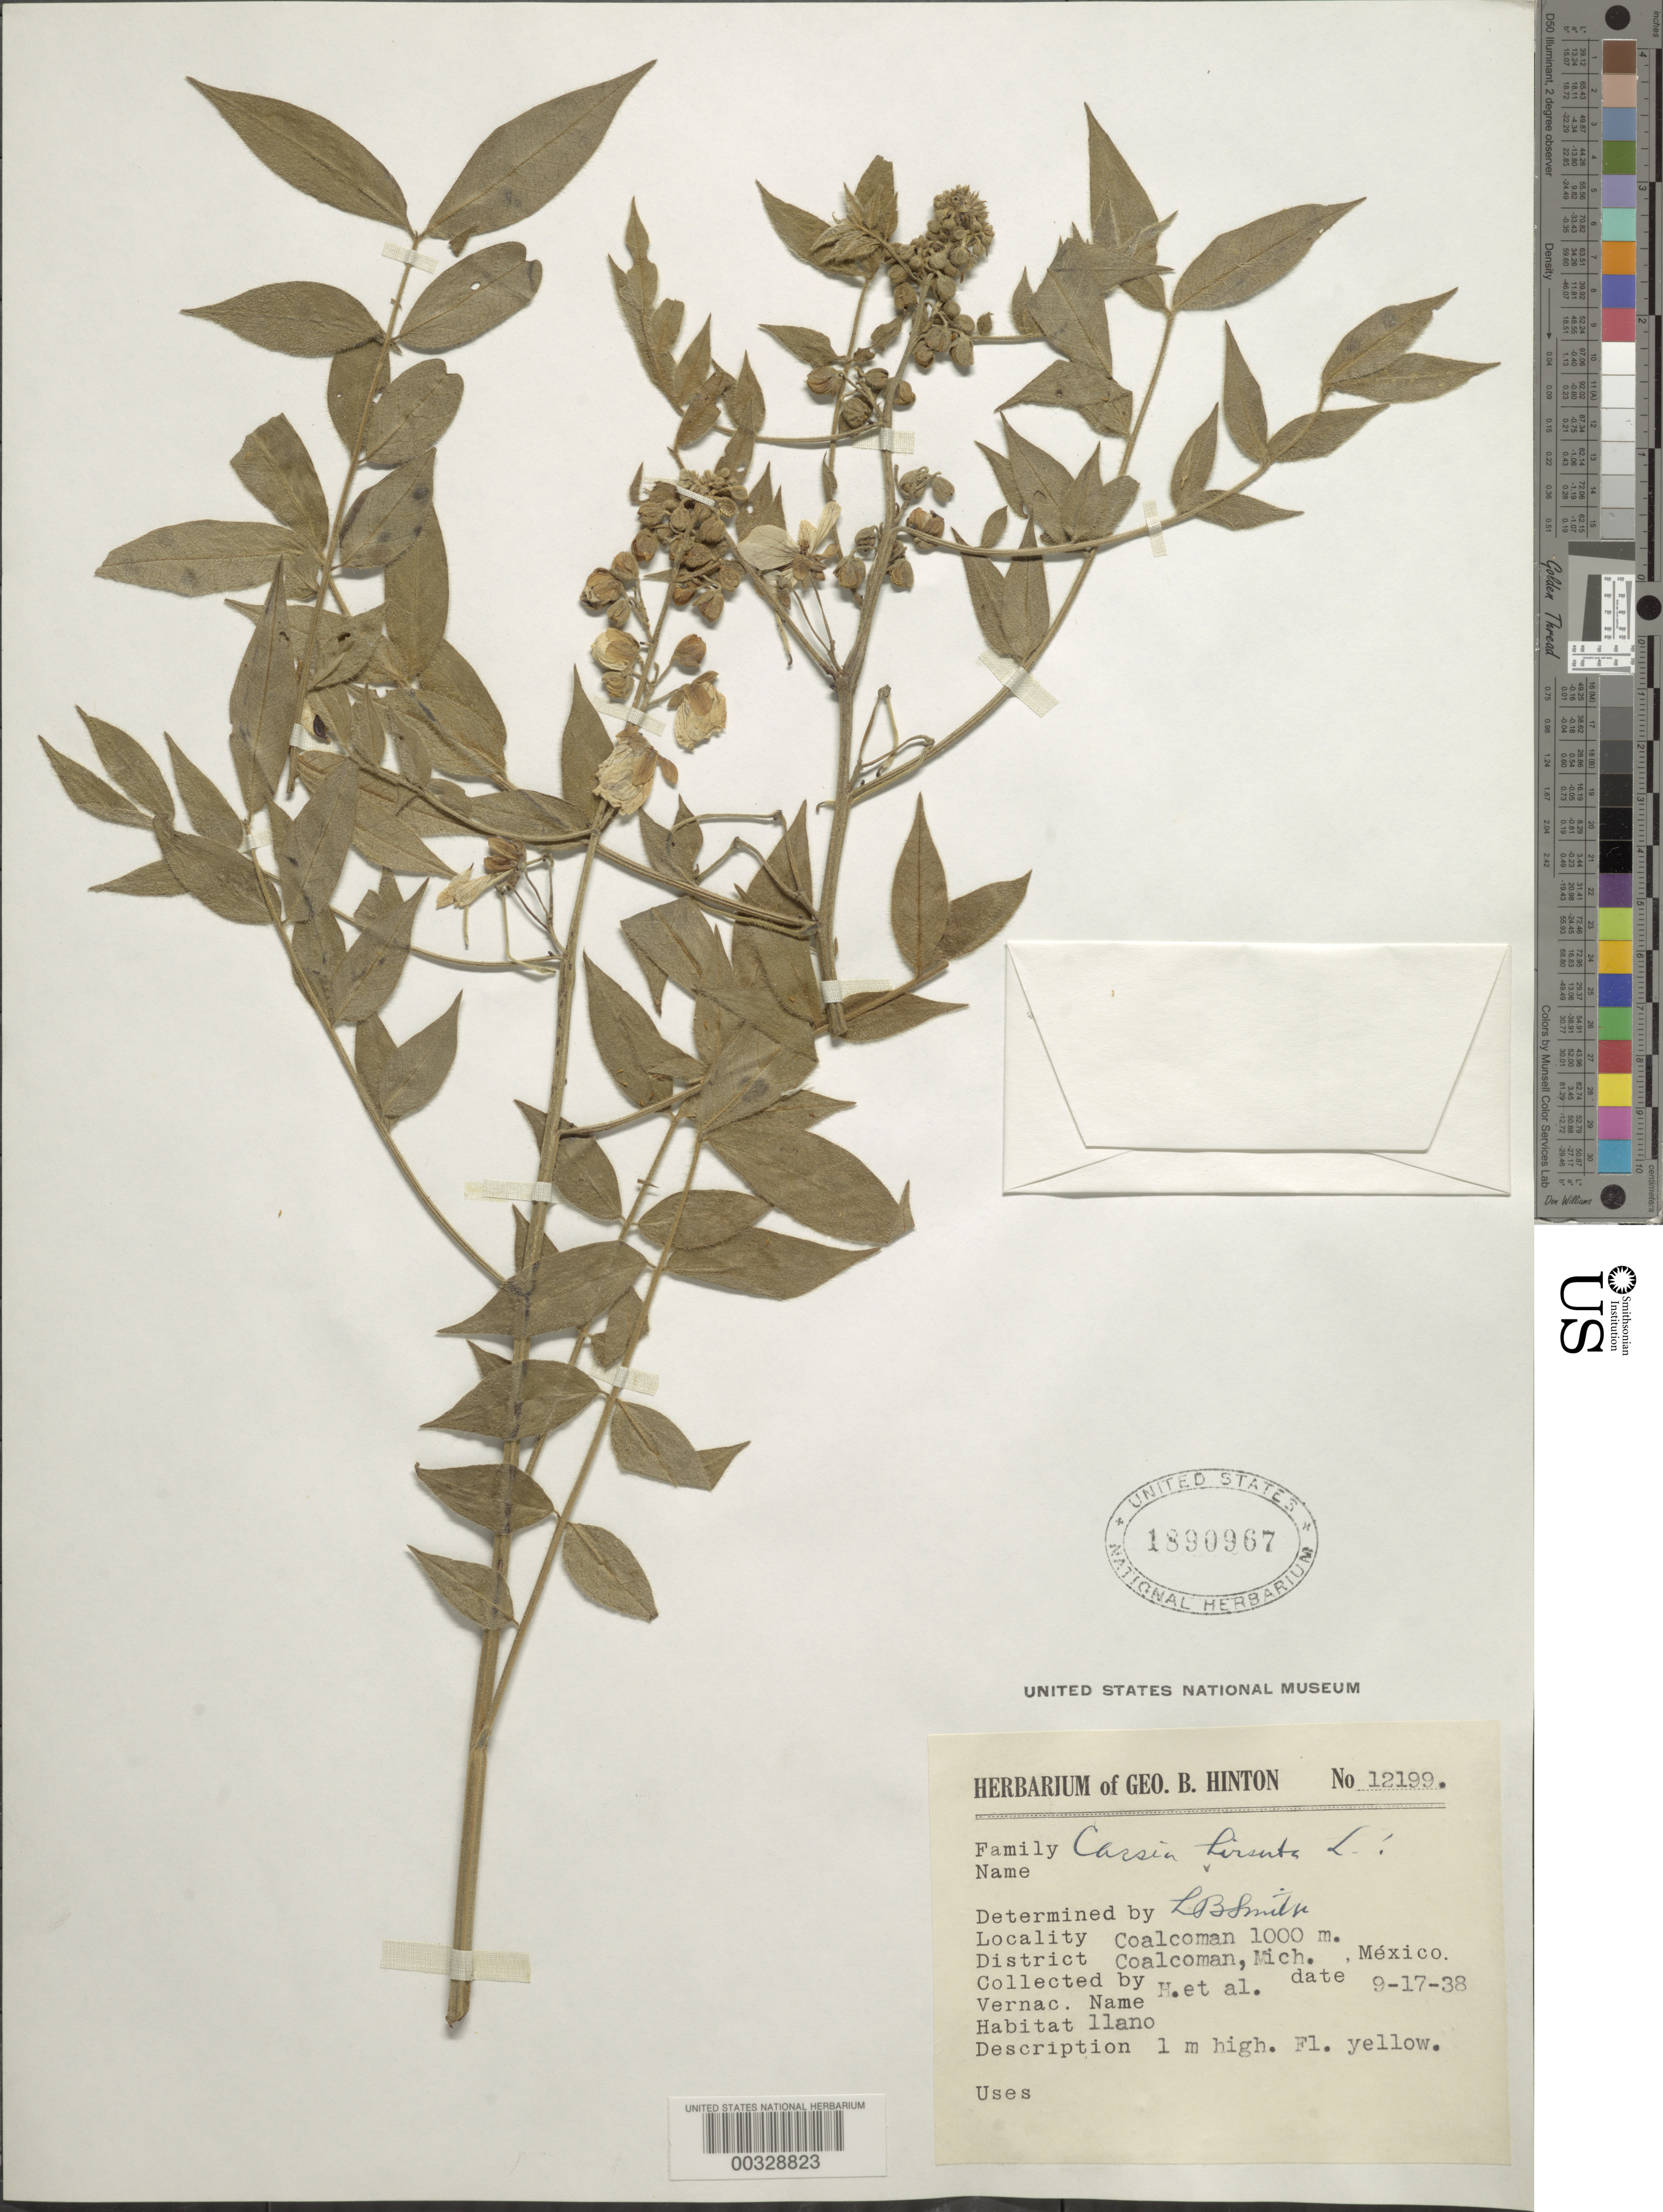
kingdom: Plantae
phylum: Tracheophyta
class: Magnoliopsida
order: Fabales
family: Fabaceae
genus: Senna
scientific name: Senna hirsuta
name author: (L.) H.S. Irwin & Barneby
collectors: G. B. Hinton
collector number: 12199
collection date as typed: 17 Sep 1938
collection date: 1938-09-17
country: Mexico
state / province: Michoacán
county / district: Coalcomán De Vazquez Pallares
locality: Coalcomán Mun. (?), Coalcomán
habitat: Llano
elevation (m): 1000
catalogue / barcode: US 1890967